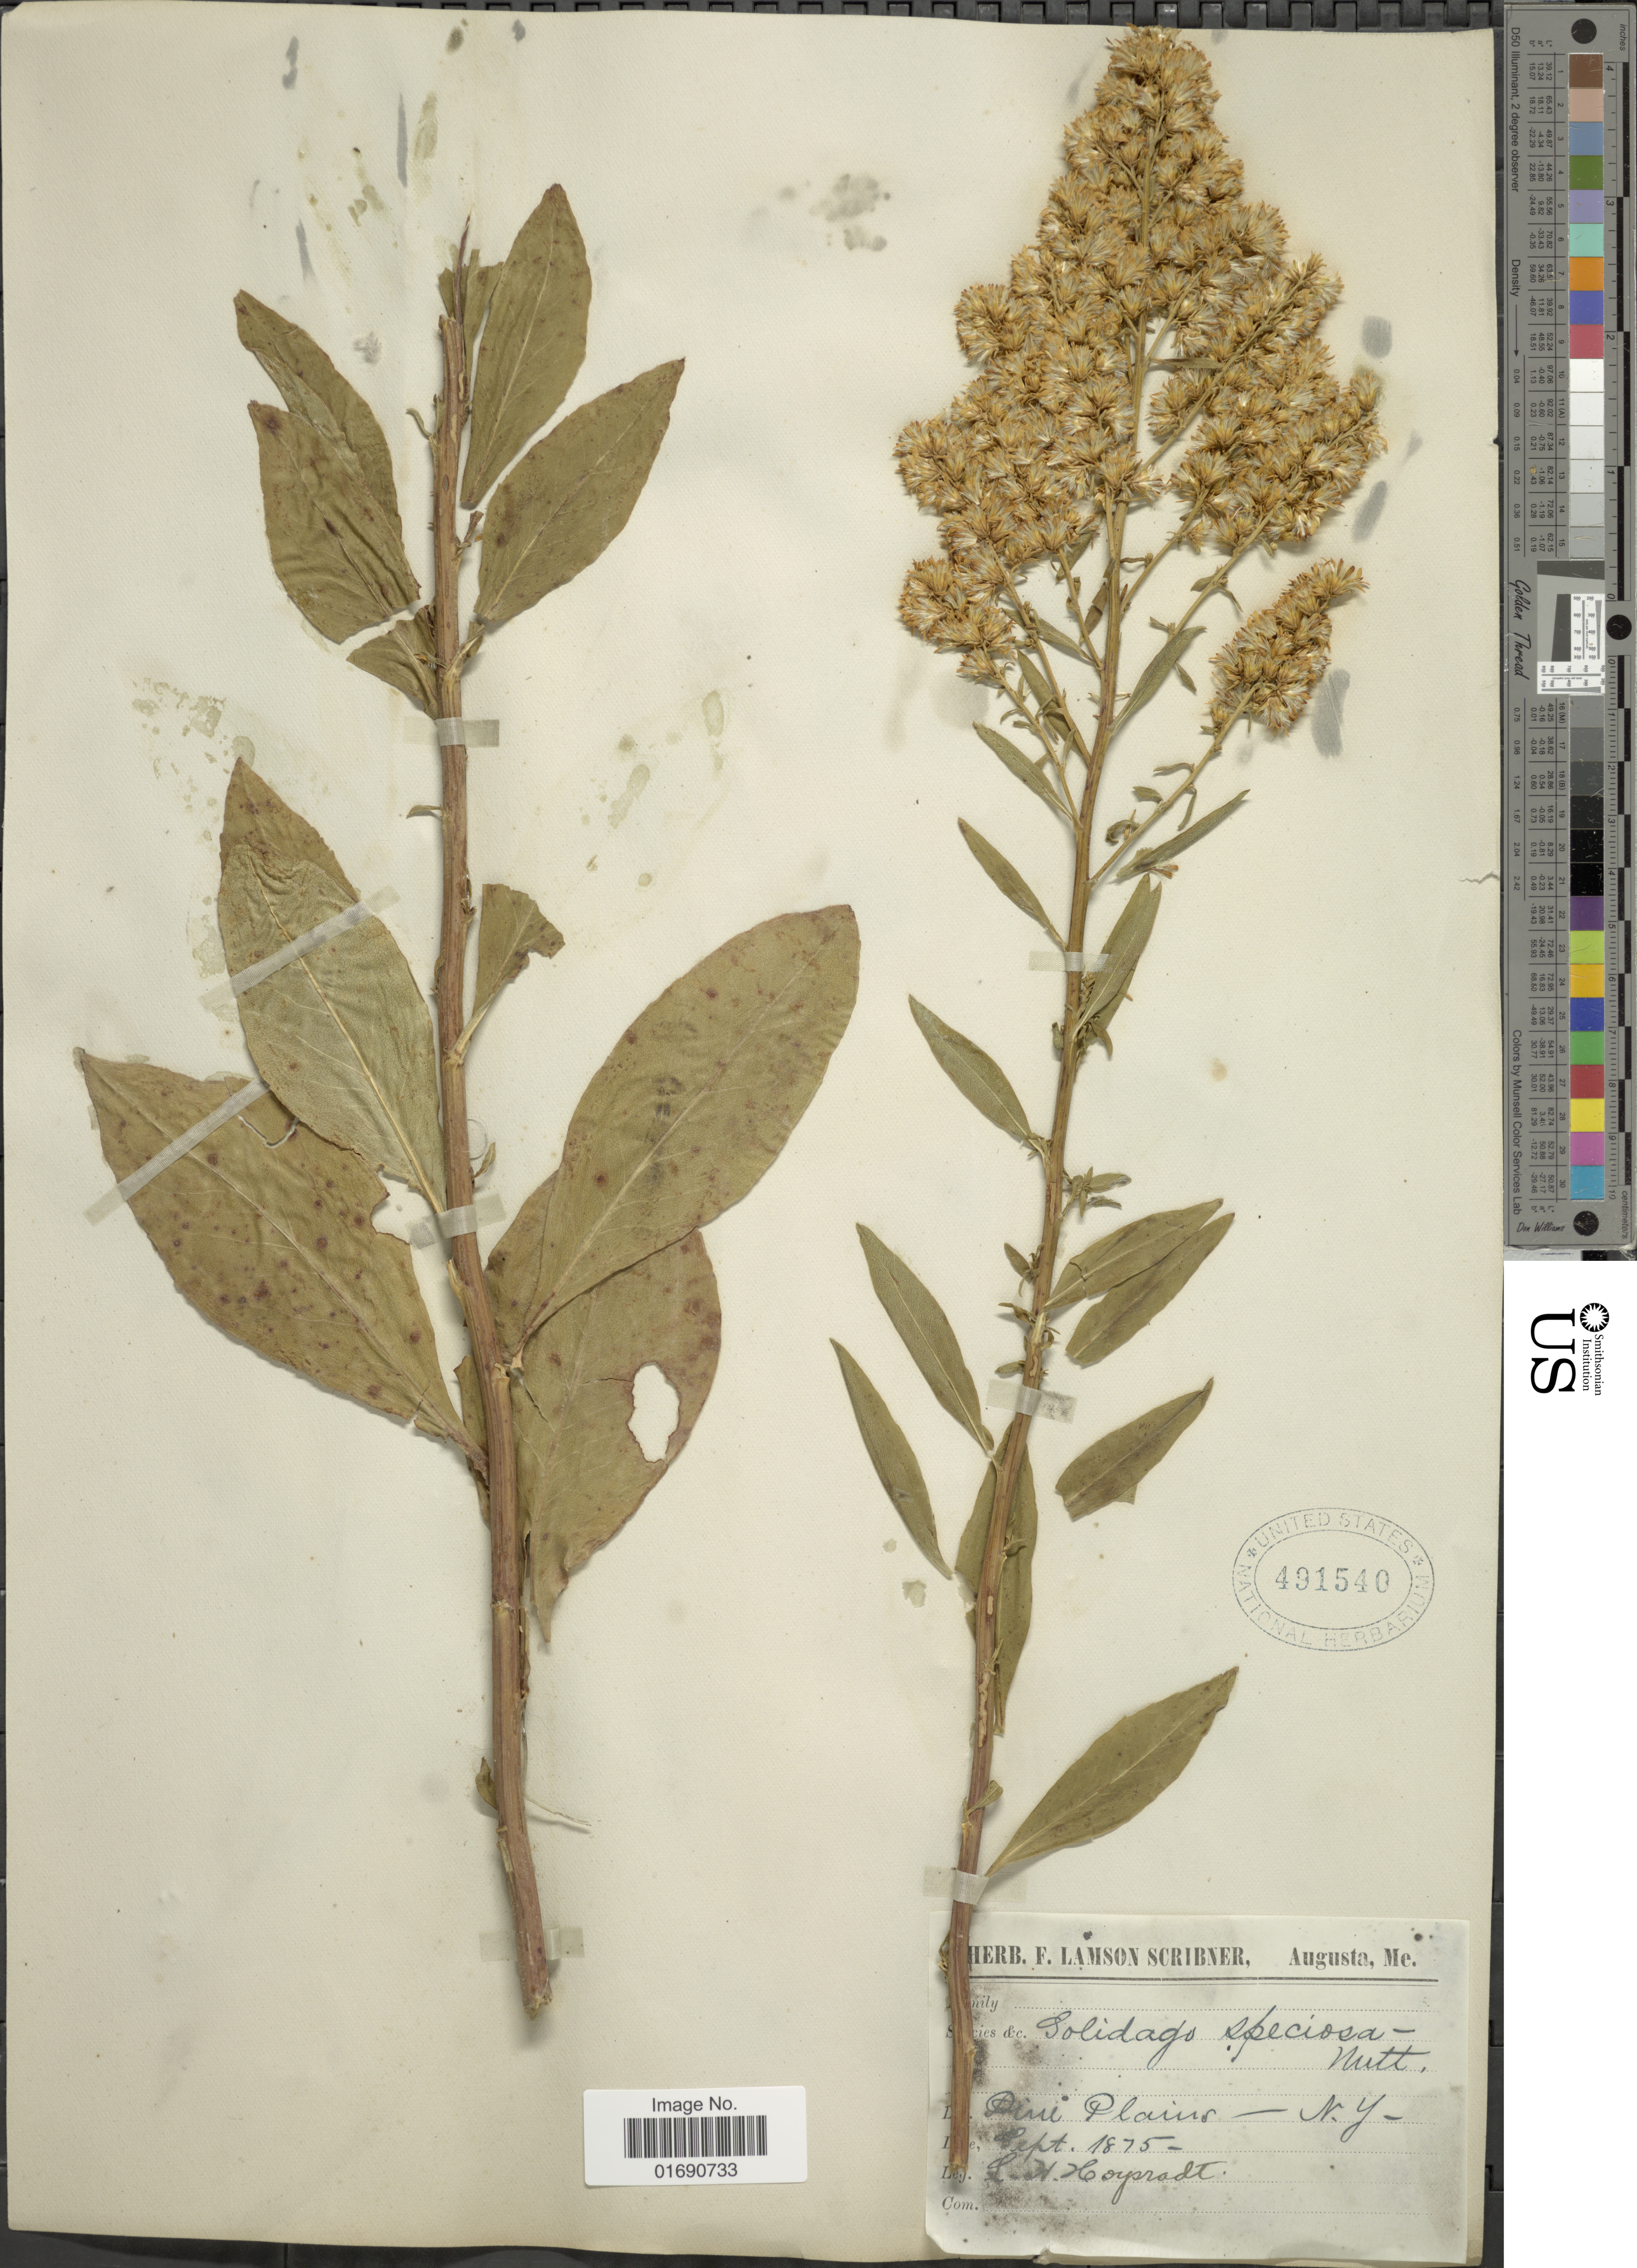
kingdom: Plantae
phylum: Tracheophyta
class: Magnoliopsida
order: Asterales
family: Asteraceae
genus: Solidago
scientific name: Solidago speciosa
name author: Nutt.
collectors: L. Hoysradt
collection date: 1875-09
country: United States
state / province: New York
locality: Pine Plains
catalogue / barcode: US 491540